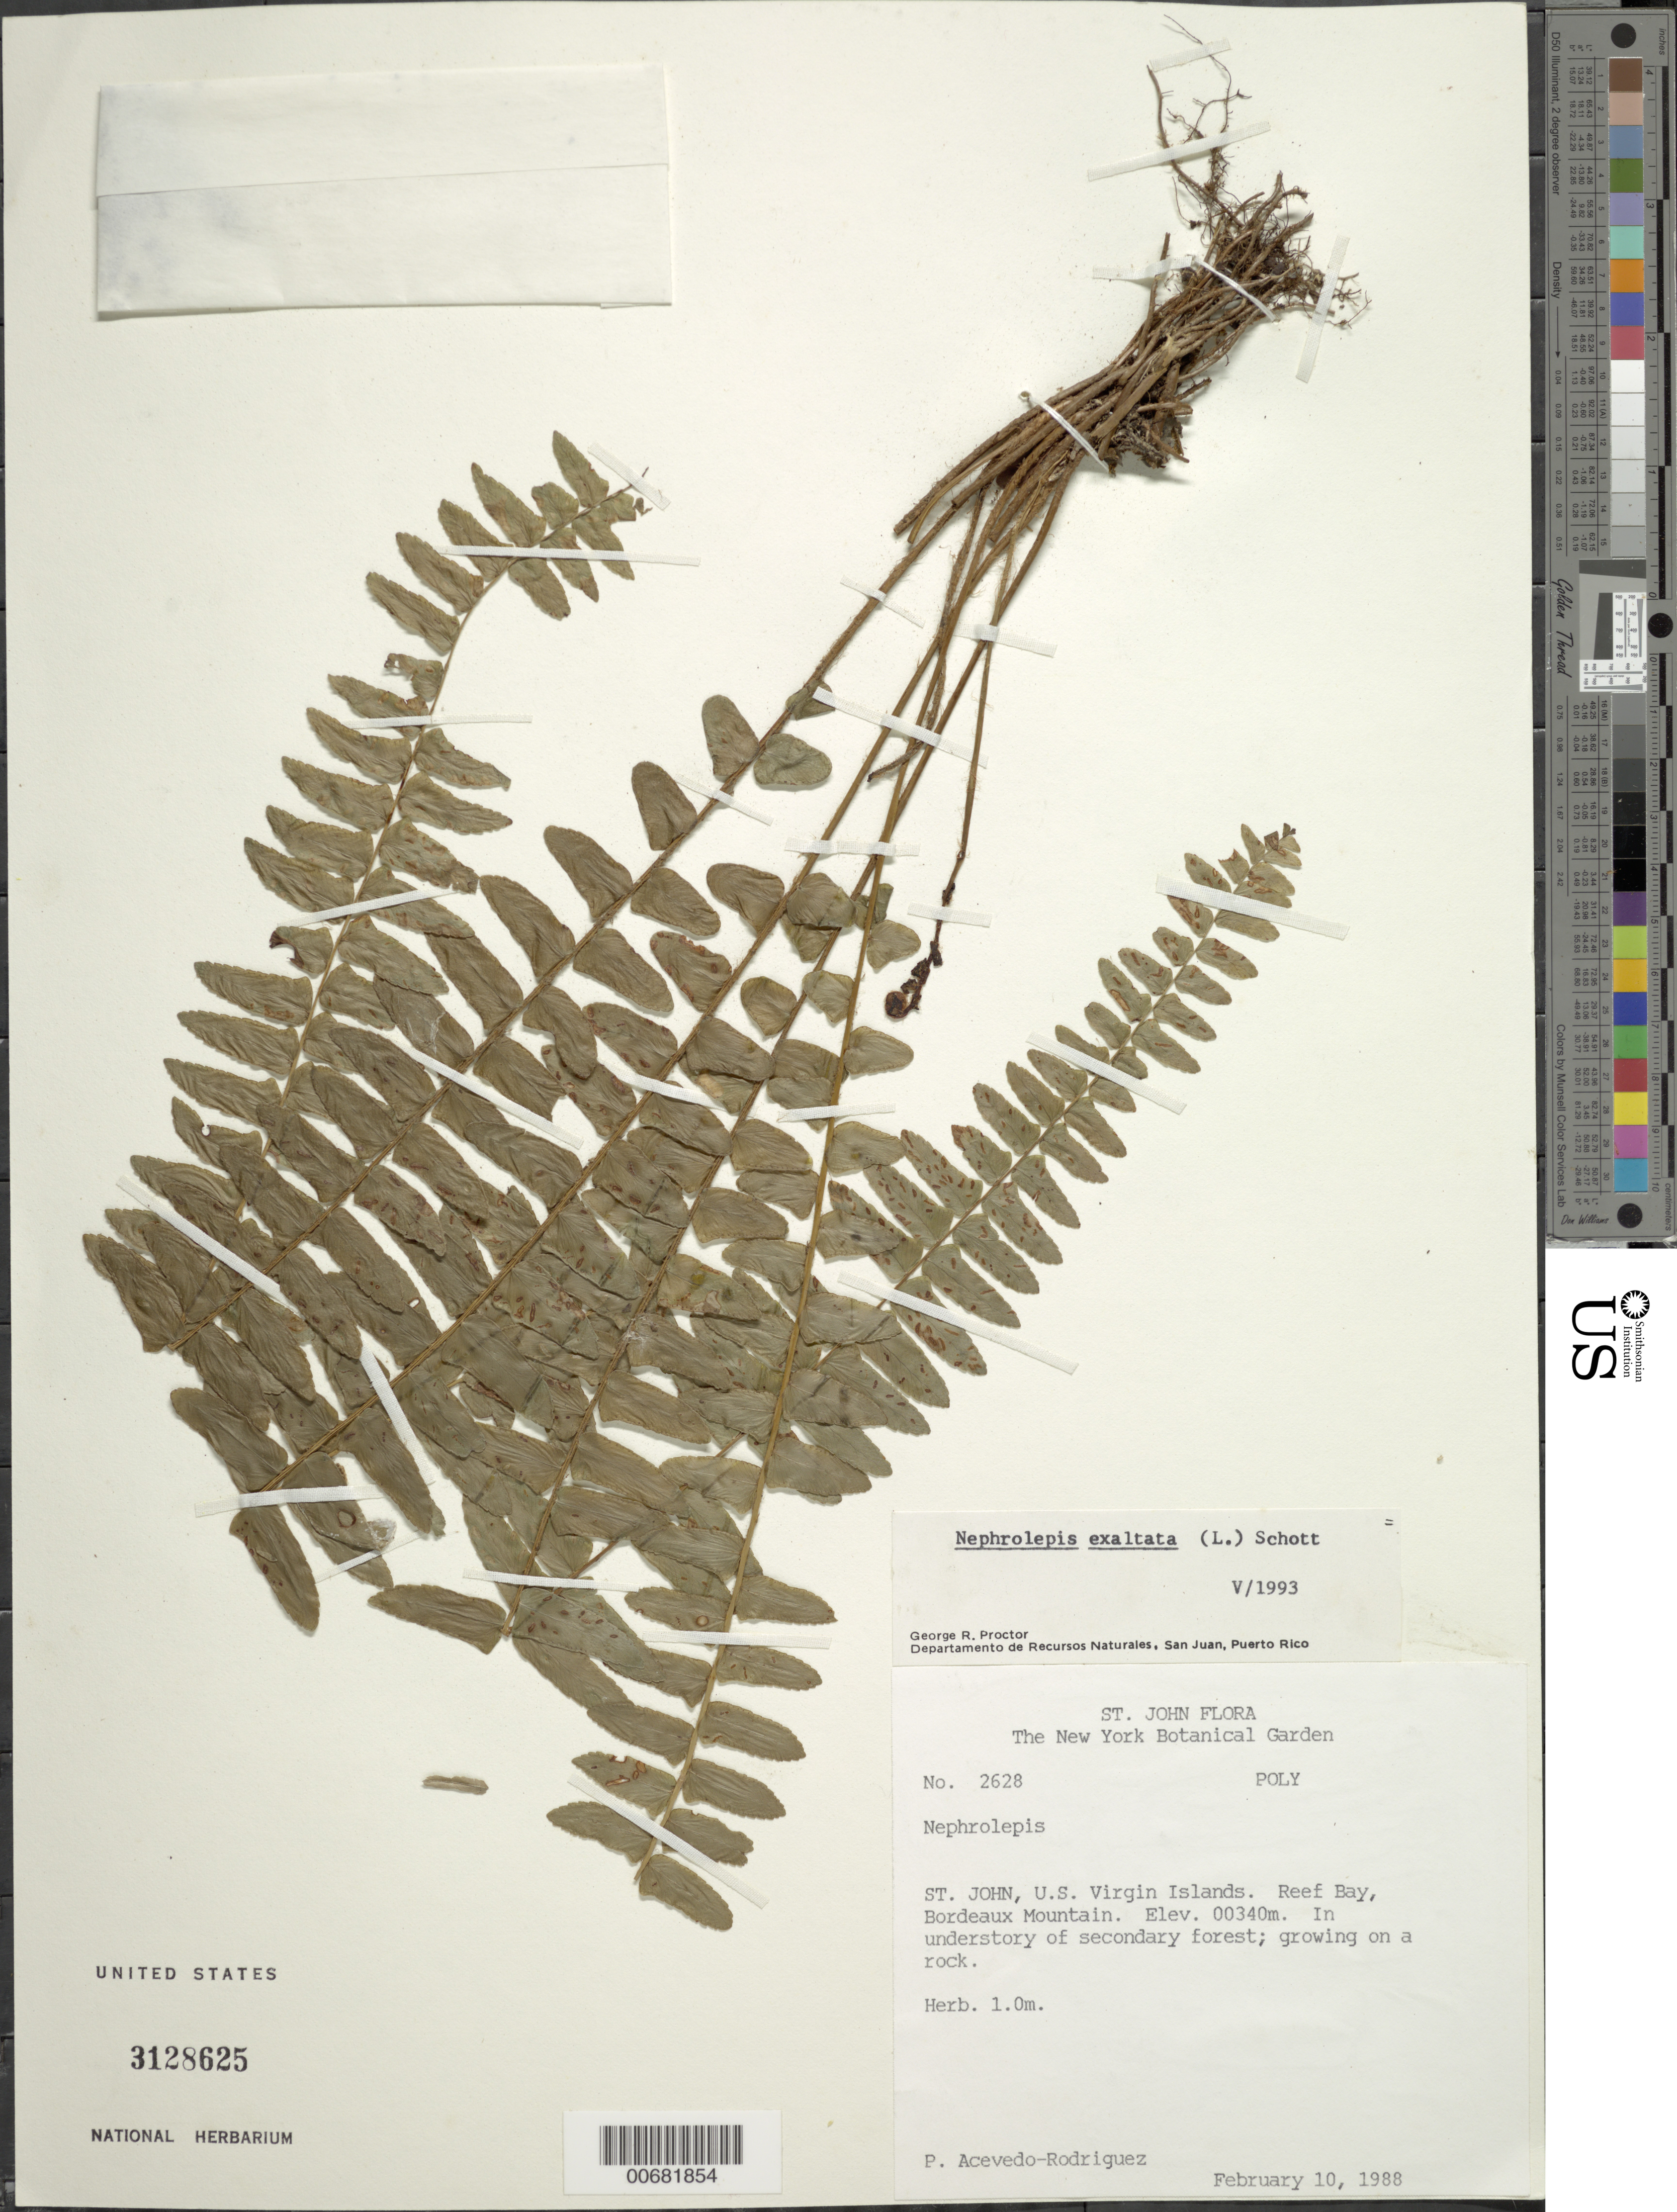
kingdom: Plantae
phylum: Tracheophyta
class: Polypodiopsida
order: Polypodiales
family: Nephrolepidaceae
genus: Nephrolepis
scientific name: Nephrolepis exaltata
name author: (L.) Schott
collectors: P. Acevedo-Rodr.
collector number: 2628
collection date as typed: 10 Feb 1988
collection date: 1988-02-10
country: U.S. Virgin Islands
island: St. John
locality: Coral Bay Quarter; Bordeaux Mountain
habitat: In understory of secondary forest; growing on a rock.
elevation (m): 340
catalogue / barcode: US 3128625